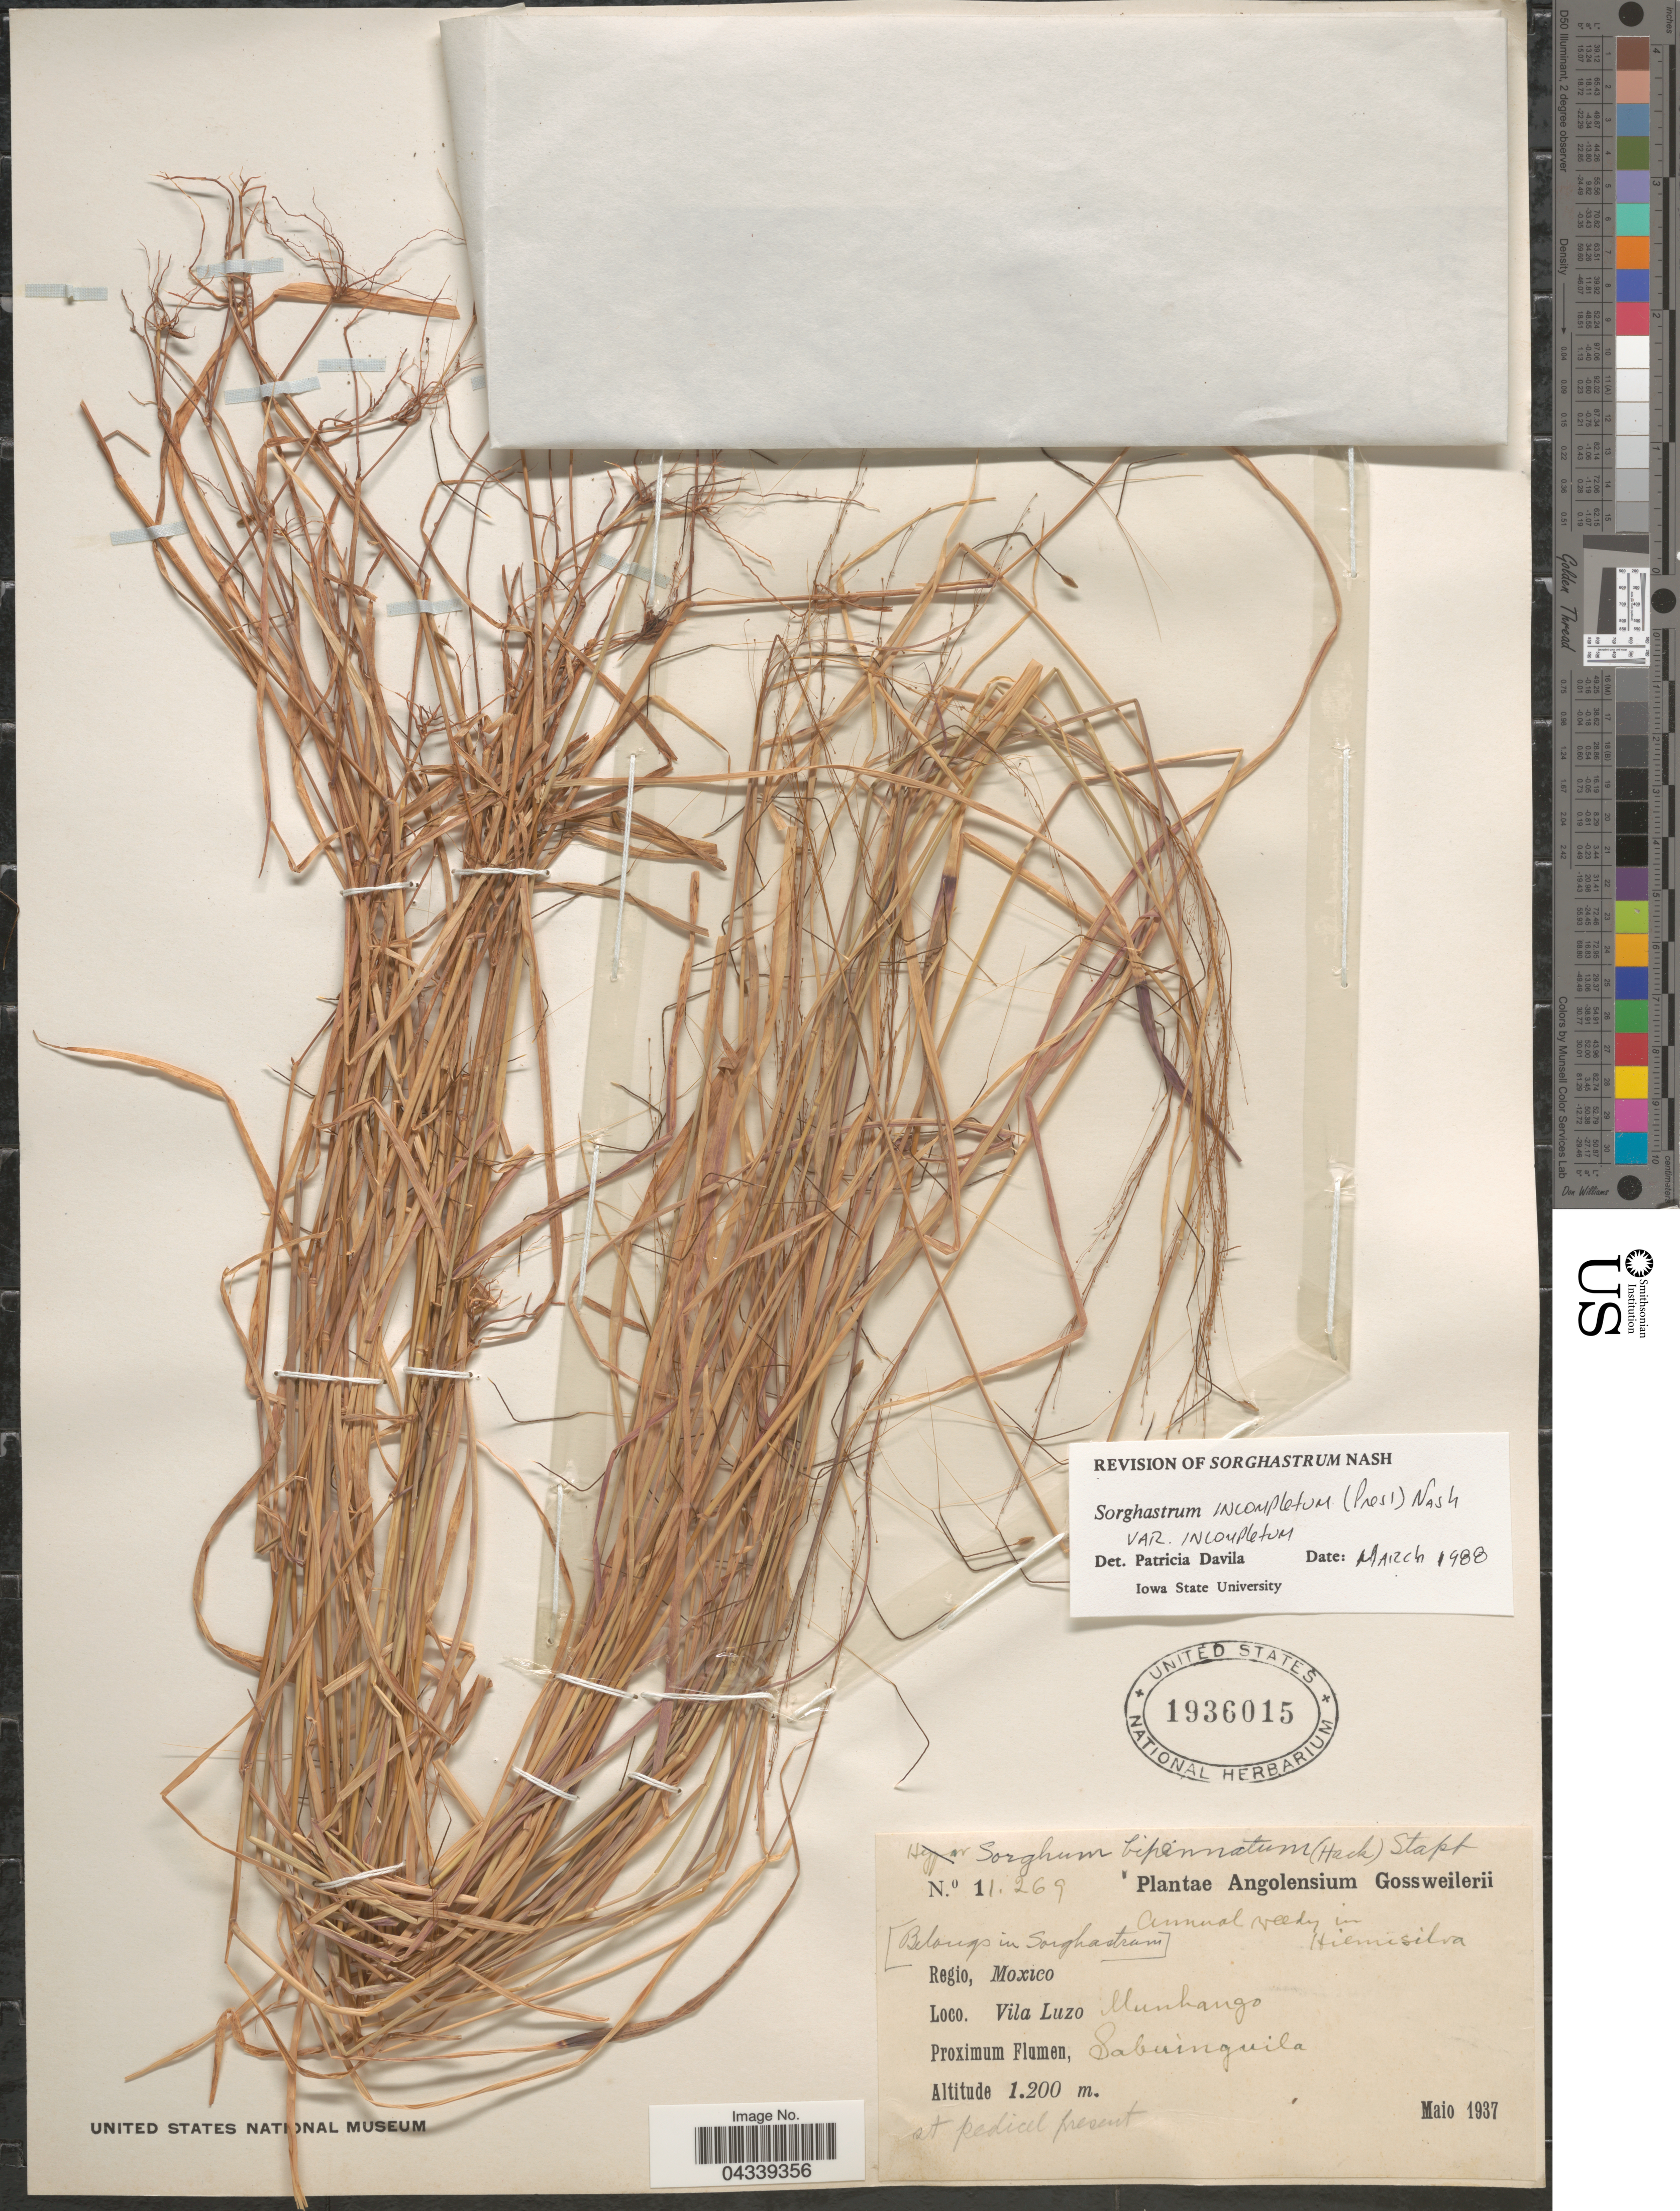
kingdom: Plantae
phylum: Tracheophyta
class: Liliopsida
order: Poales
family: Poaceae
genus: Sorghastrum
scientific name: Sorghastrum incompletum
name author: (J. Presl) Nash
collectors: -. Gossweiler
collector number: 11269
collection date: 1937-05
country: Angola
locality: Angolensium. Regio, Moxico. Vila Luzo Munhango. Proximum Flumen, Sabuinguila.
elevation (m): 1200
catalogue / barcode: US 1936015